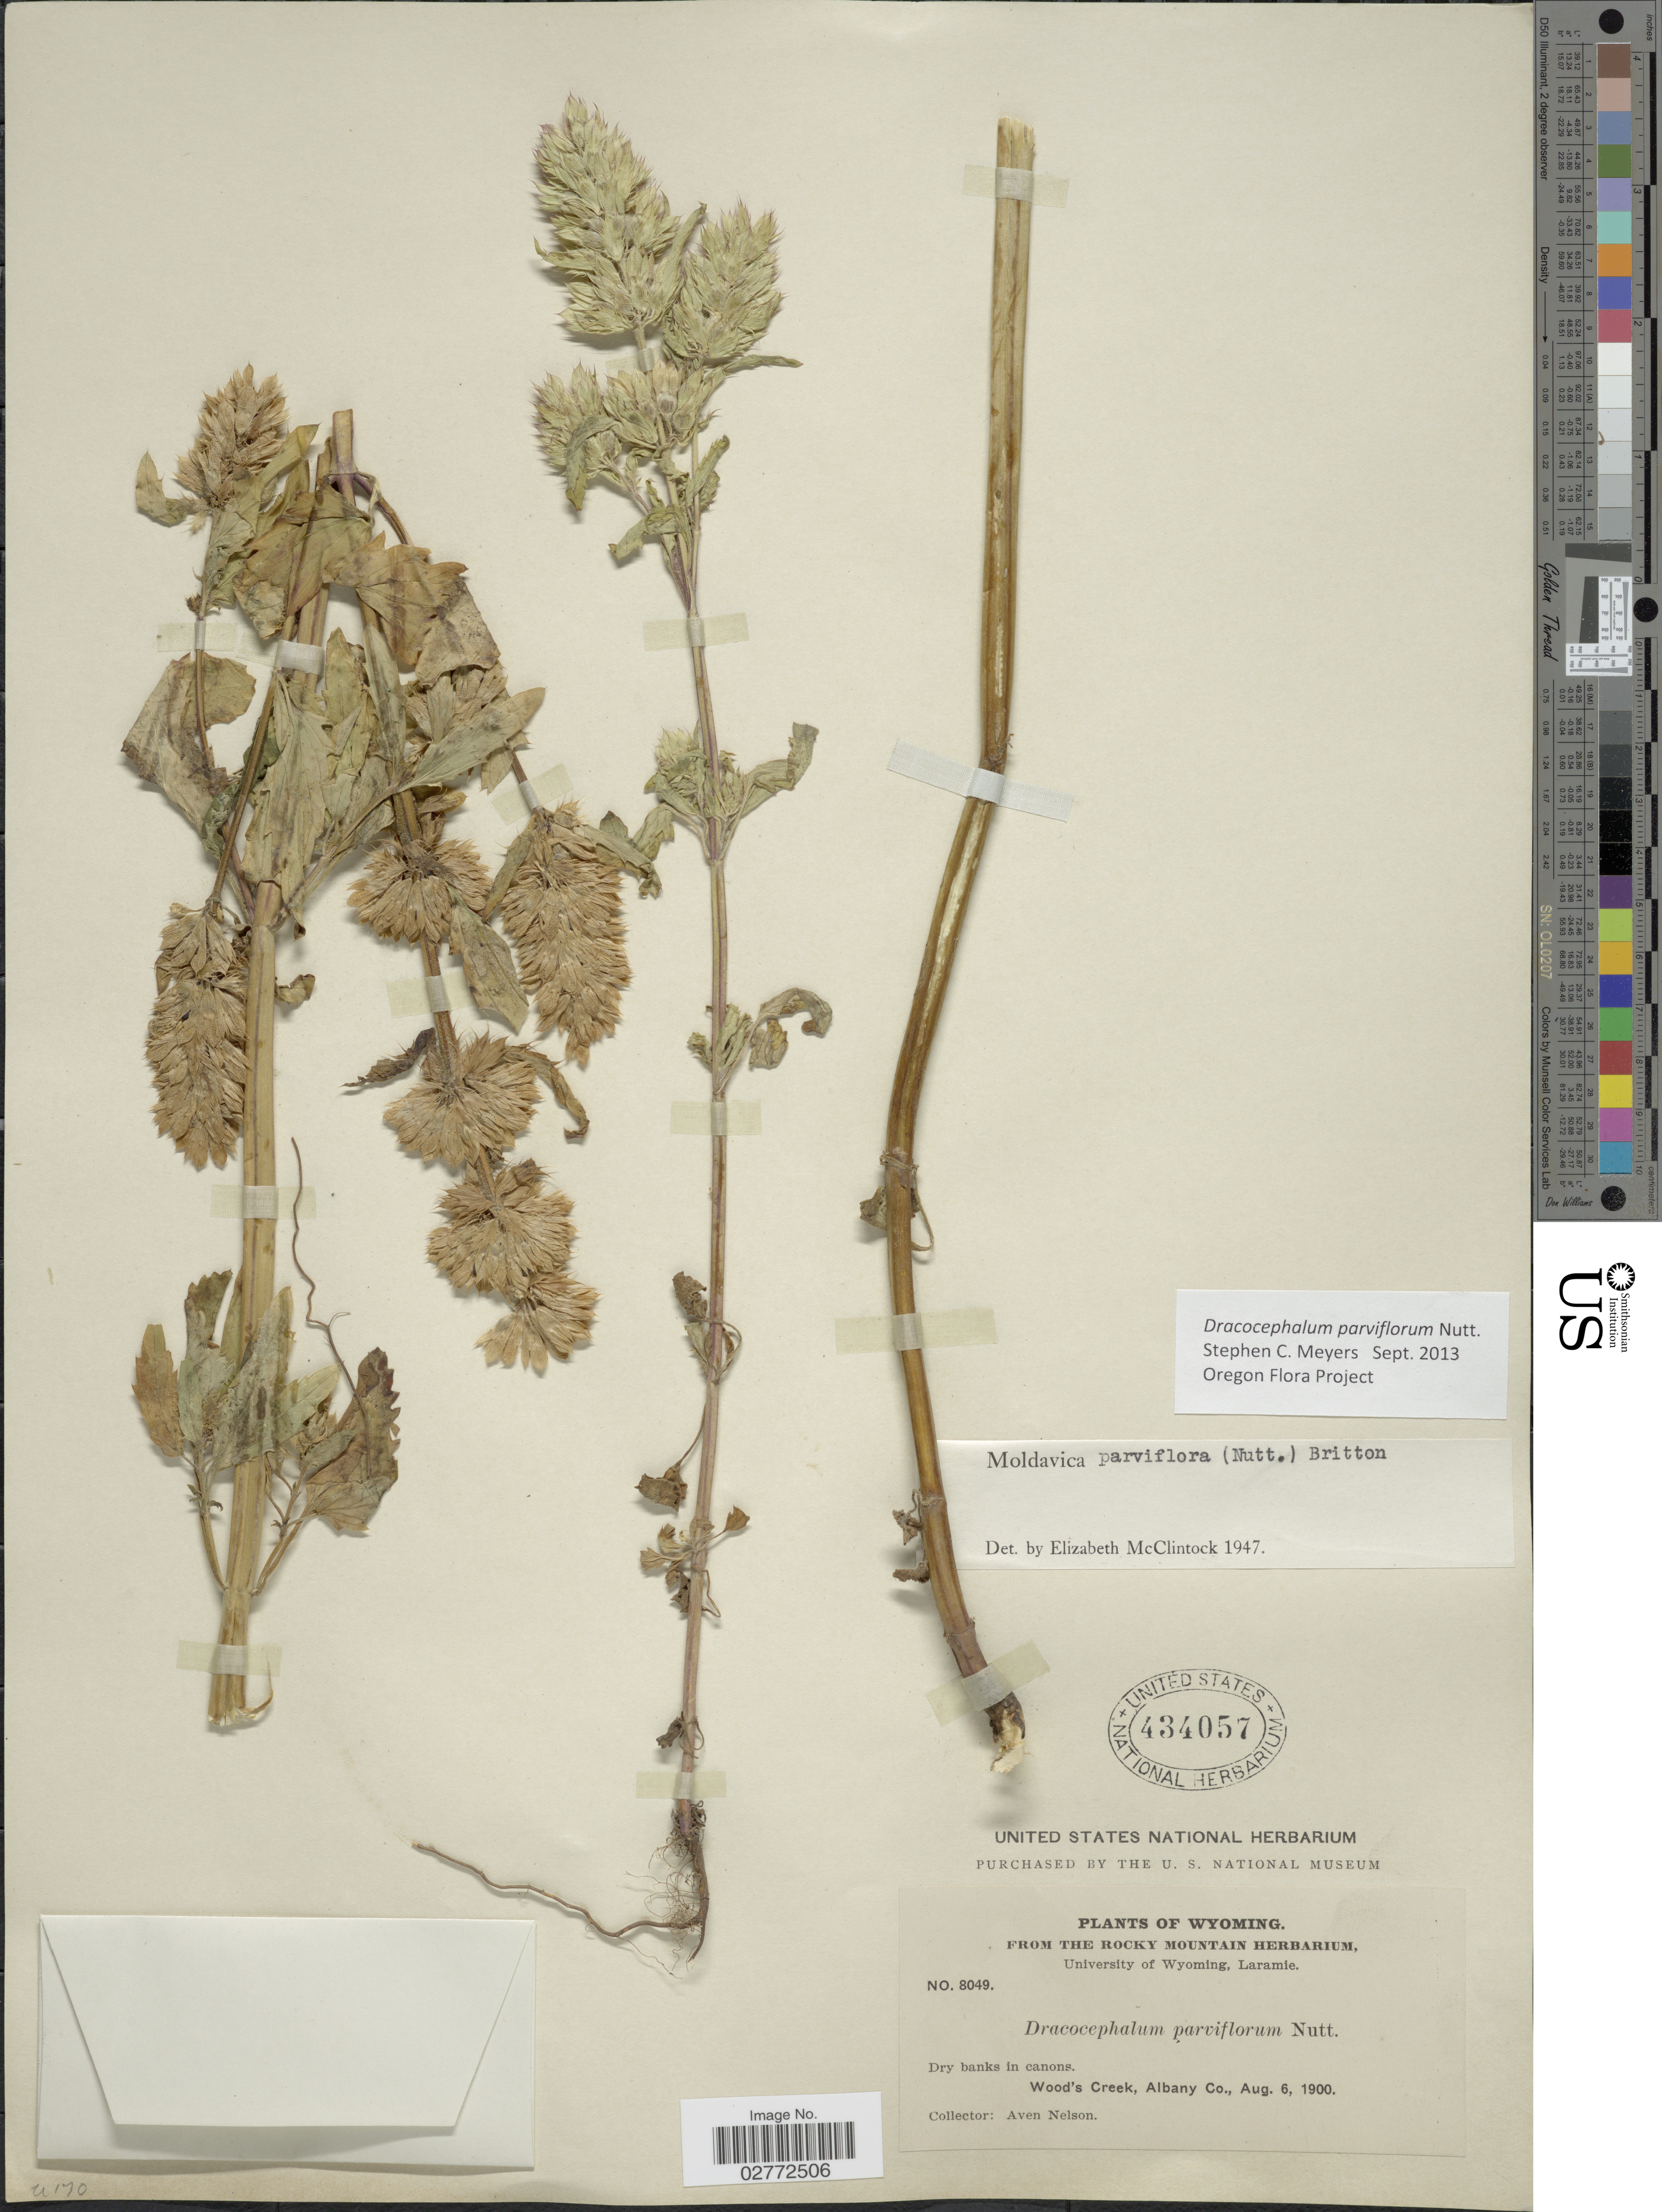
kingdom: Plantae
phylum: Tracheophyta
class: Magnoliopsida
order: Lamiales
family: Lamiaceae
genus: Dracocephalum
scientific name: Dracocephalum parviflorum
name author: Nutt.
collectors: A. Nelson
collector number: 8049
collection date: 1900-08-06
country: United States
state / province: Wyoming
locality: Wood's Creek, Albany Co.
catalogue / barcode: US 434057